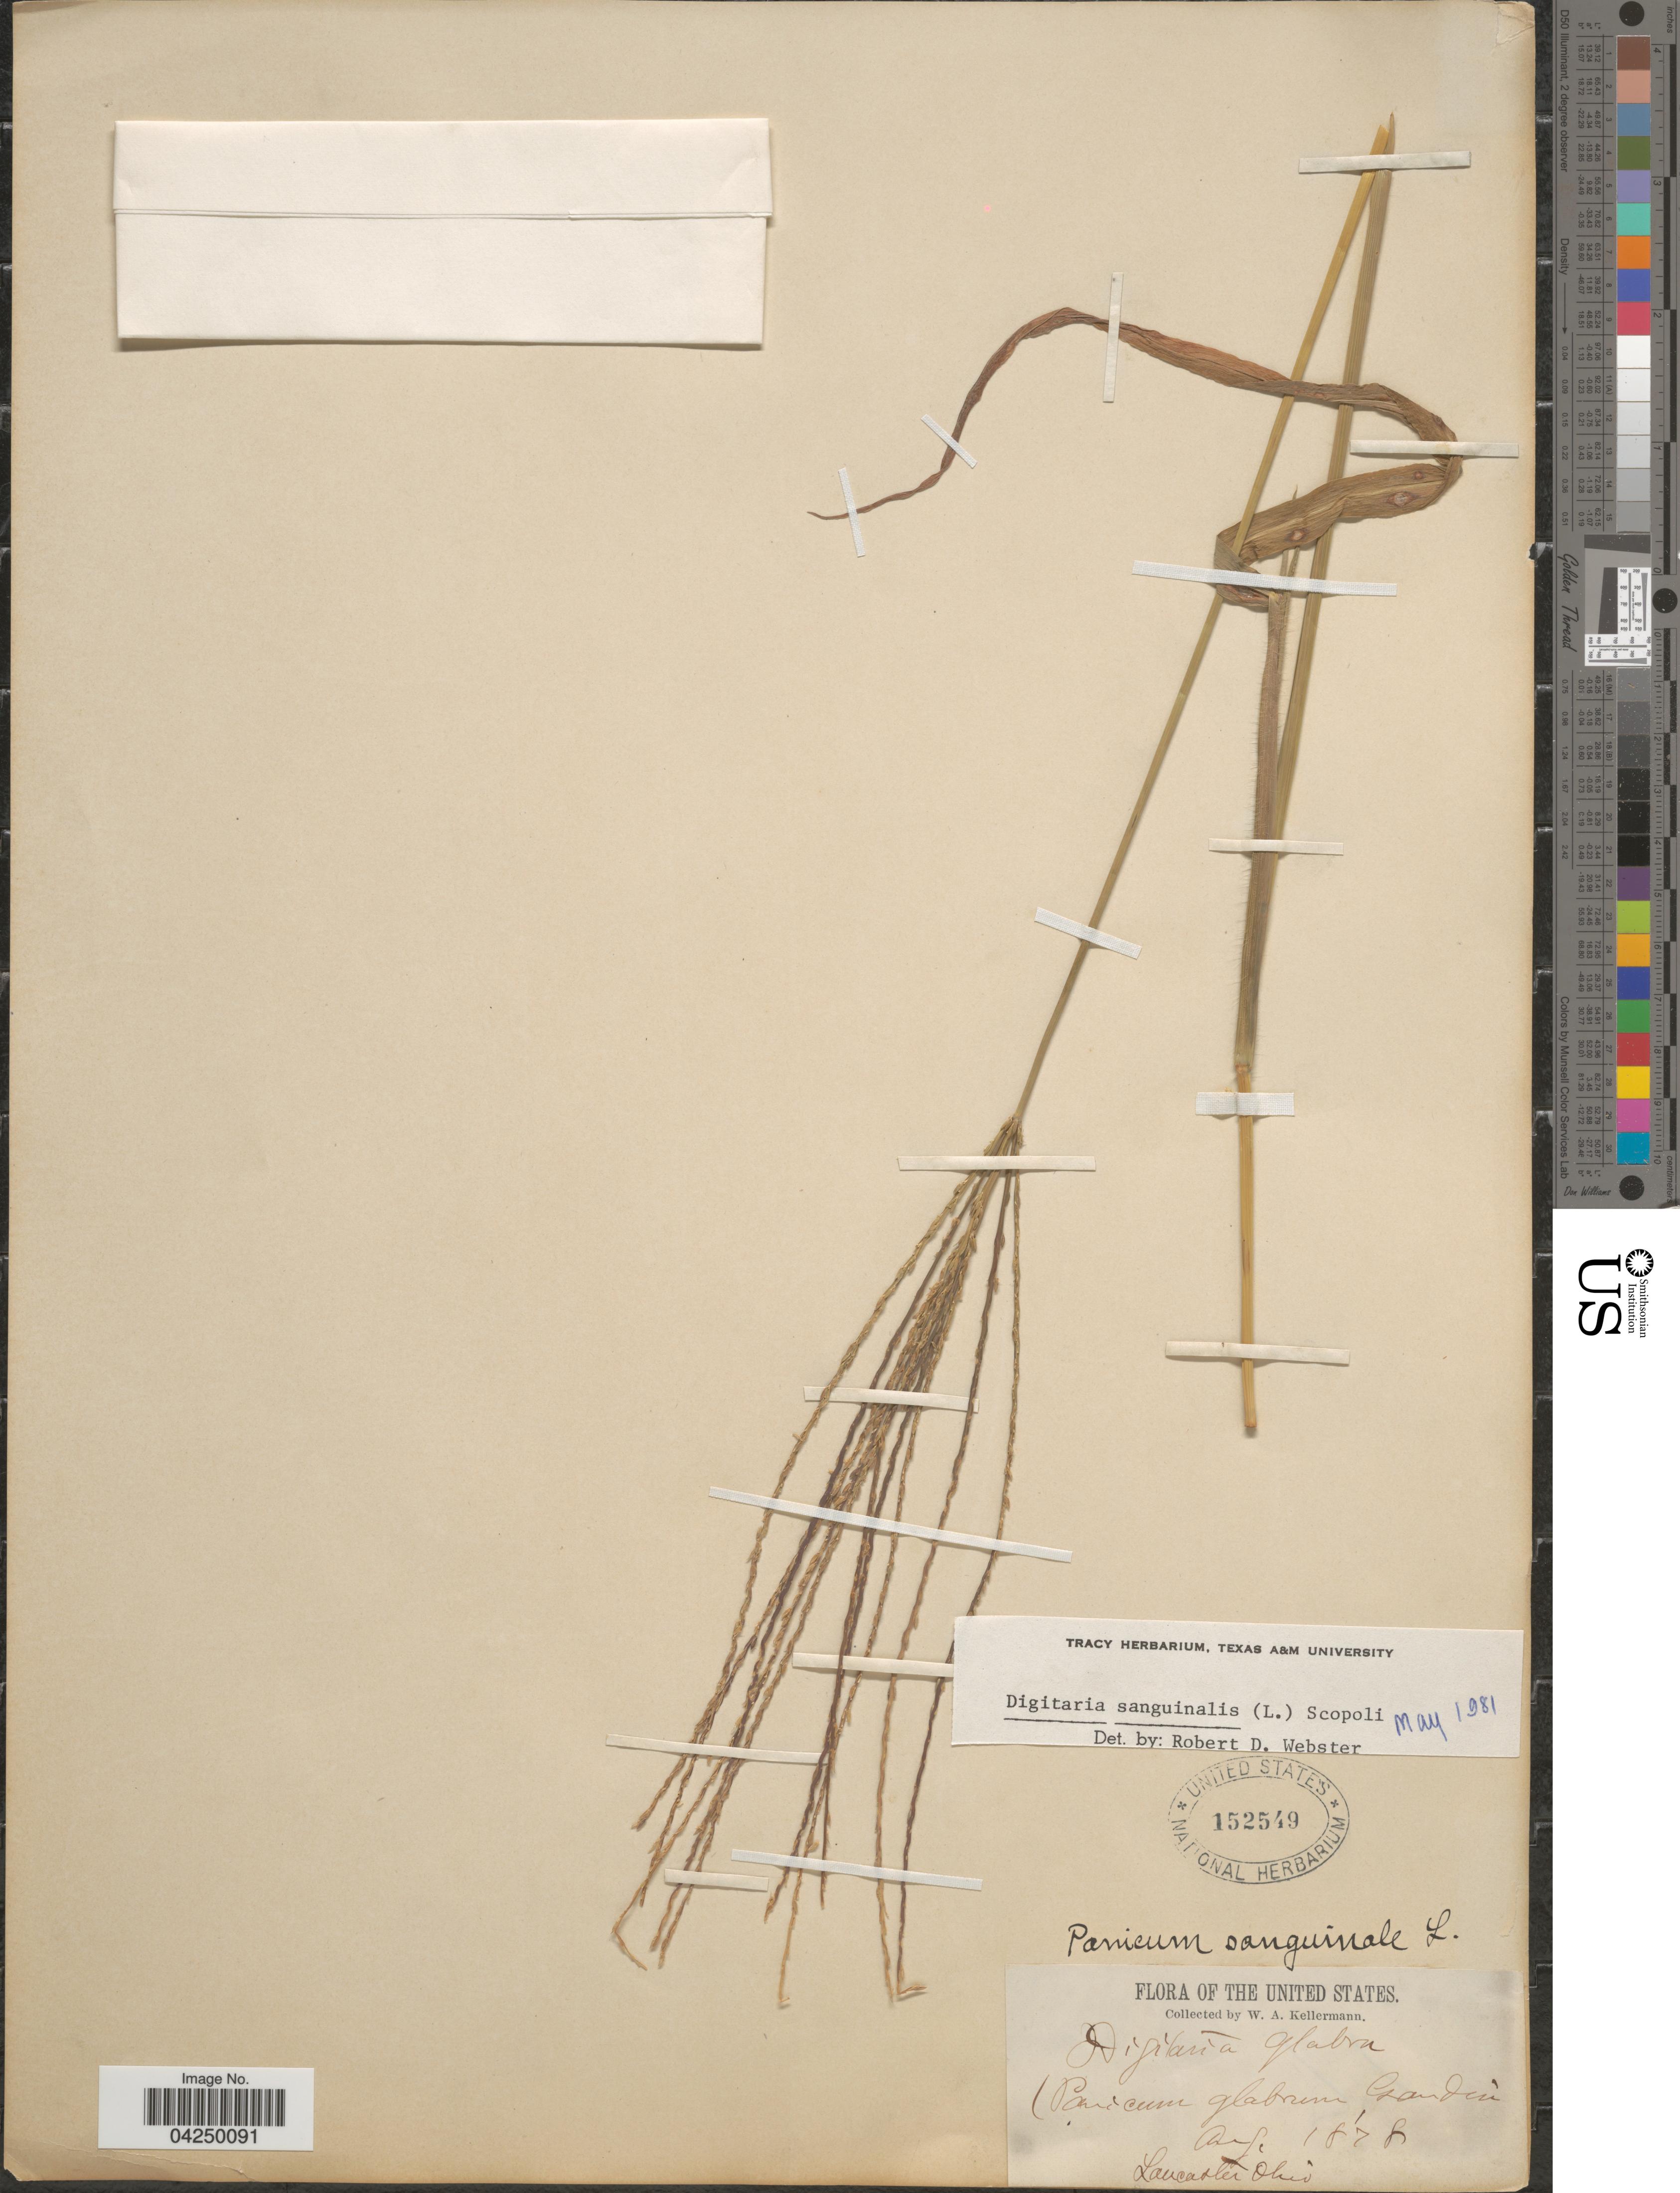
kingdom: Plantae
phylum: Tracheophyta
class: Liliopsida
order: Poales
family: Poaceae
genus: Digitaria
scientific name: Digitaria sanguinalis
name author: (L.) Scop.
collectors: W. Kellerman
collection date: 1878-08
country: United States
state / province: Ohio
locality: Lancaster.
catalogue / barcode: US 152549